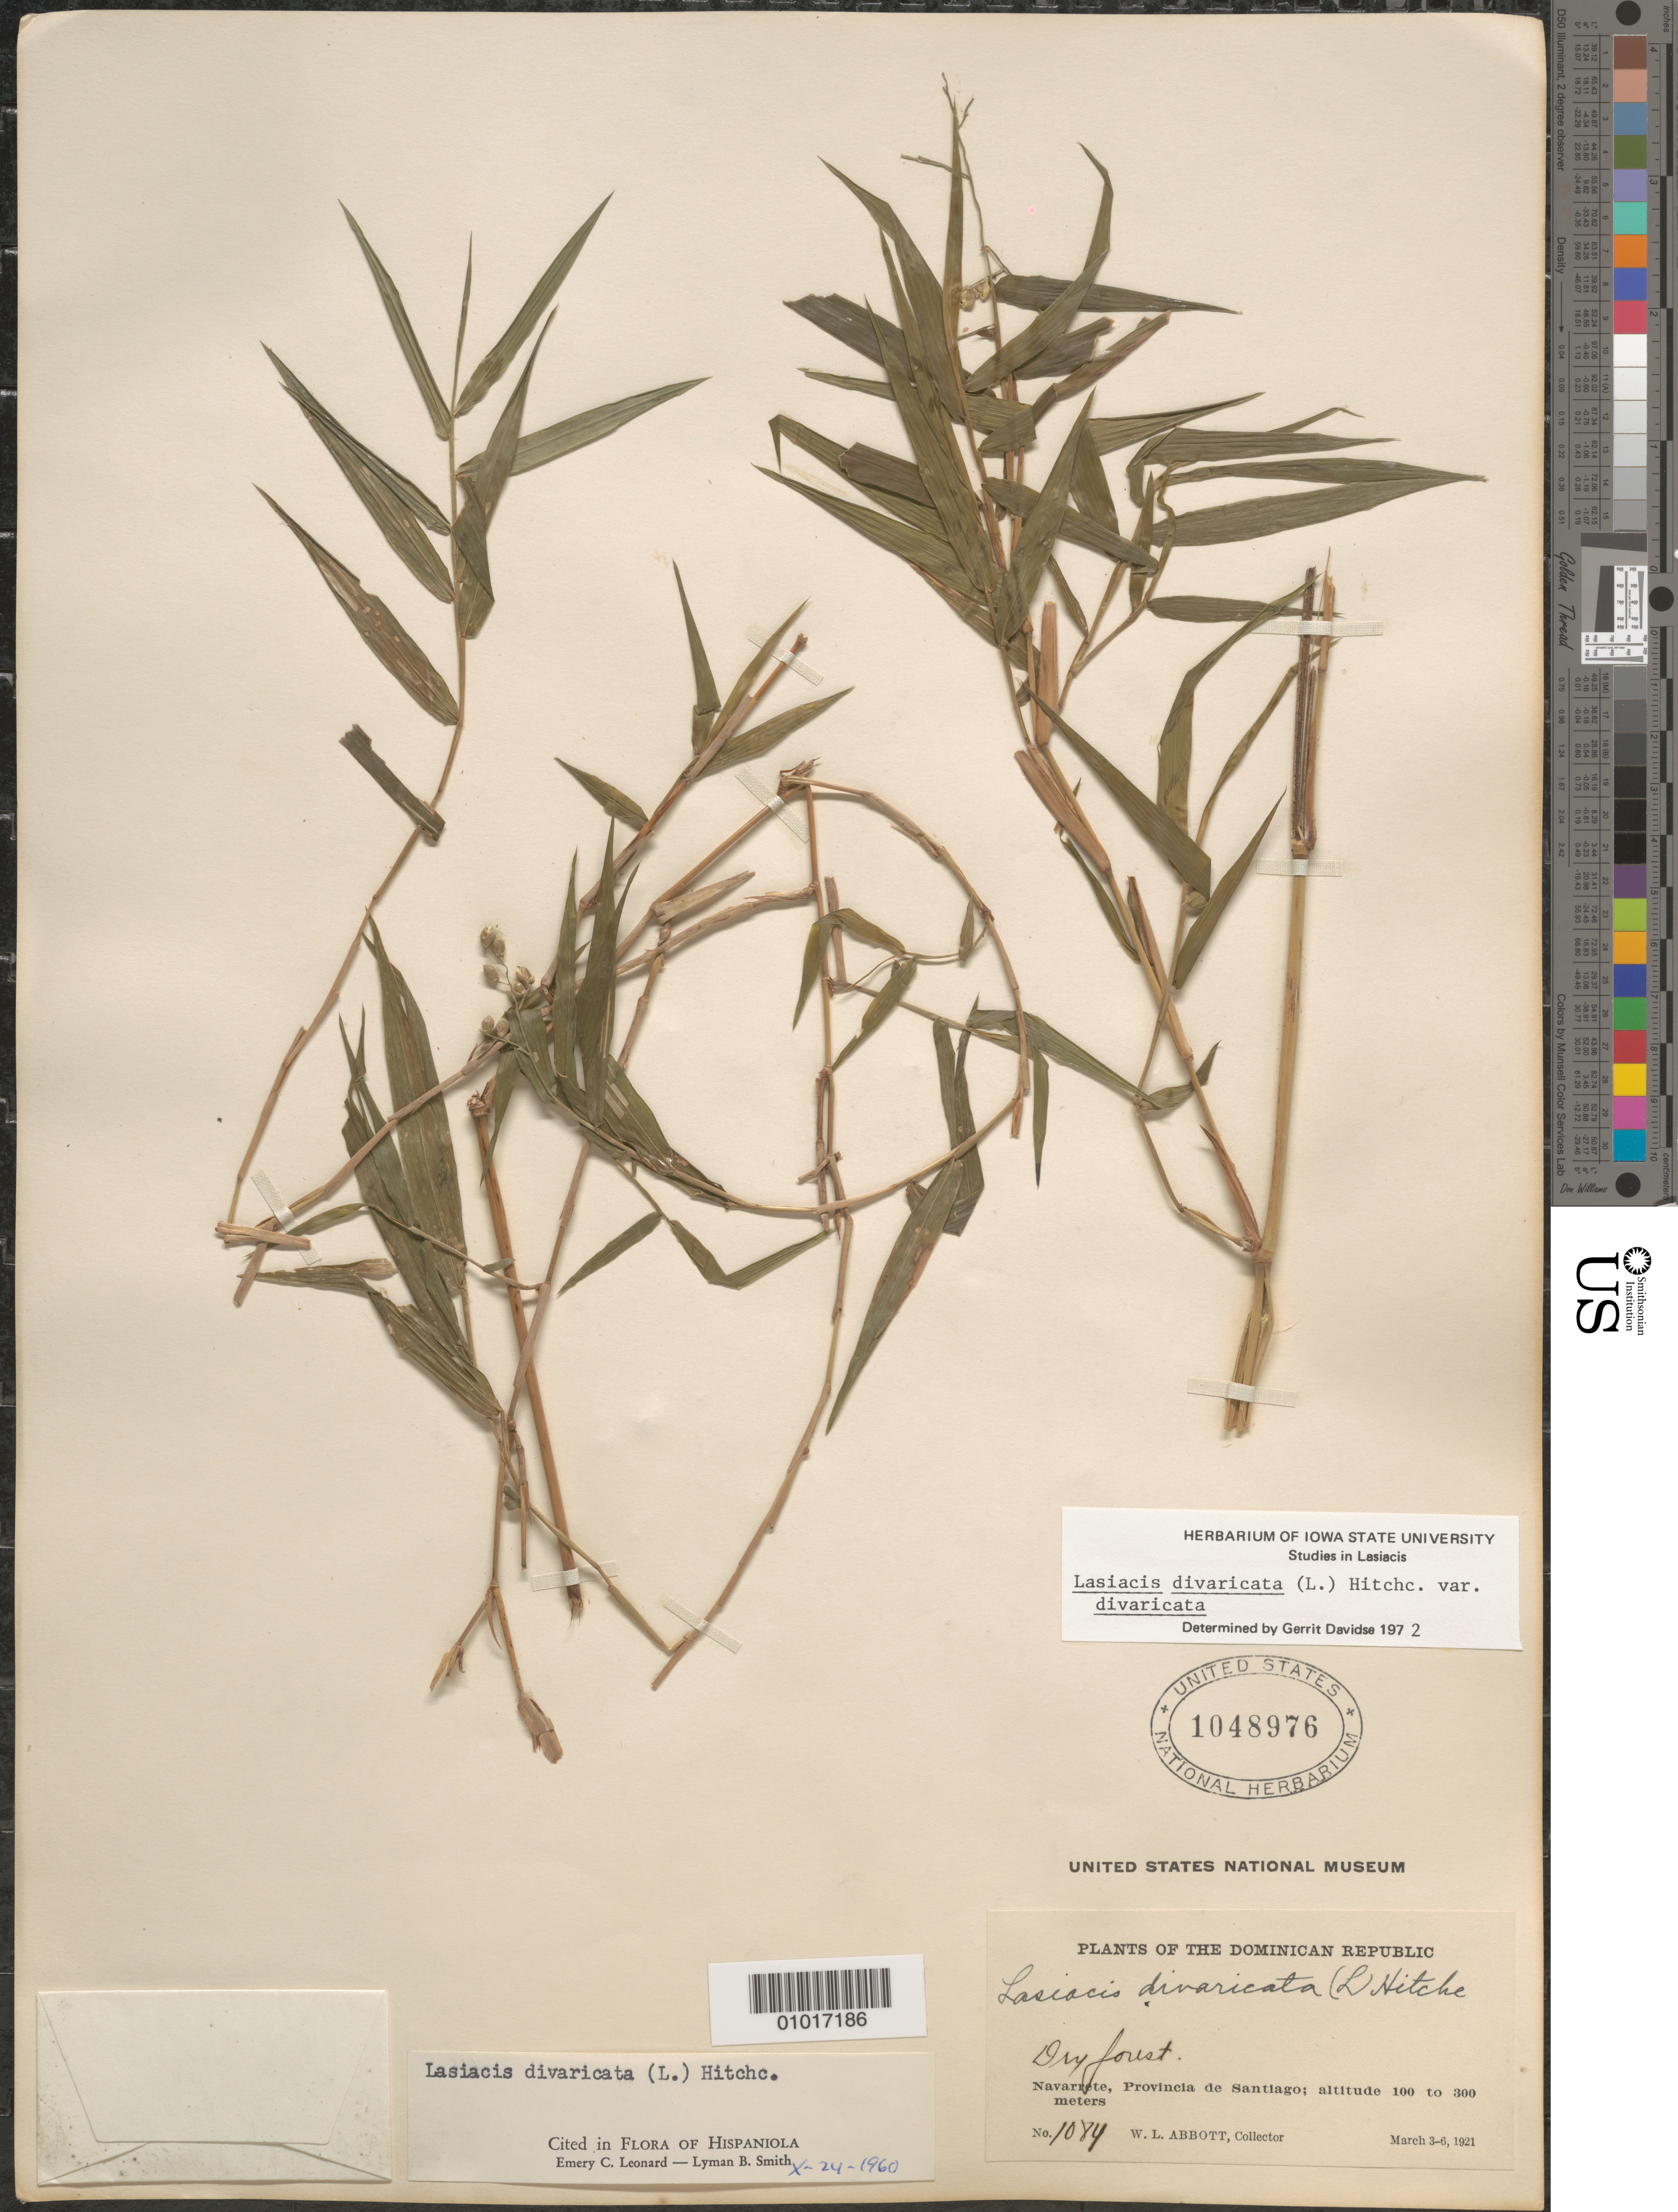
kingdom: Plantae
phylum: Tracheophyta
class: Liliopsida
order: Poales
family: Poaceae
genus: Lasiacis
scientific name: Lasiacis divaricata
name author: (L.) Hitchc.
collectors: W. L. Abbott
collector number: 1084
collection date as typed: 03 Mar 1921 to 06 Mar 1921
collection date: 1921-03-03/1921-03-06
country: Dominican Republic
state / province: Santiago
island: Hispaniola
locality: Navarrete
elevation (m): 100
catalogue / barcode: US 1048976